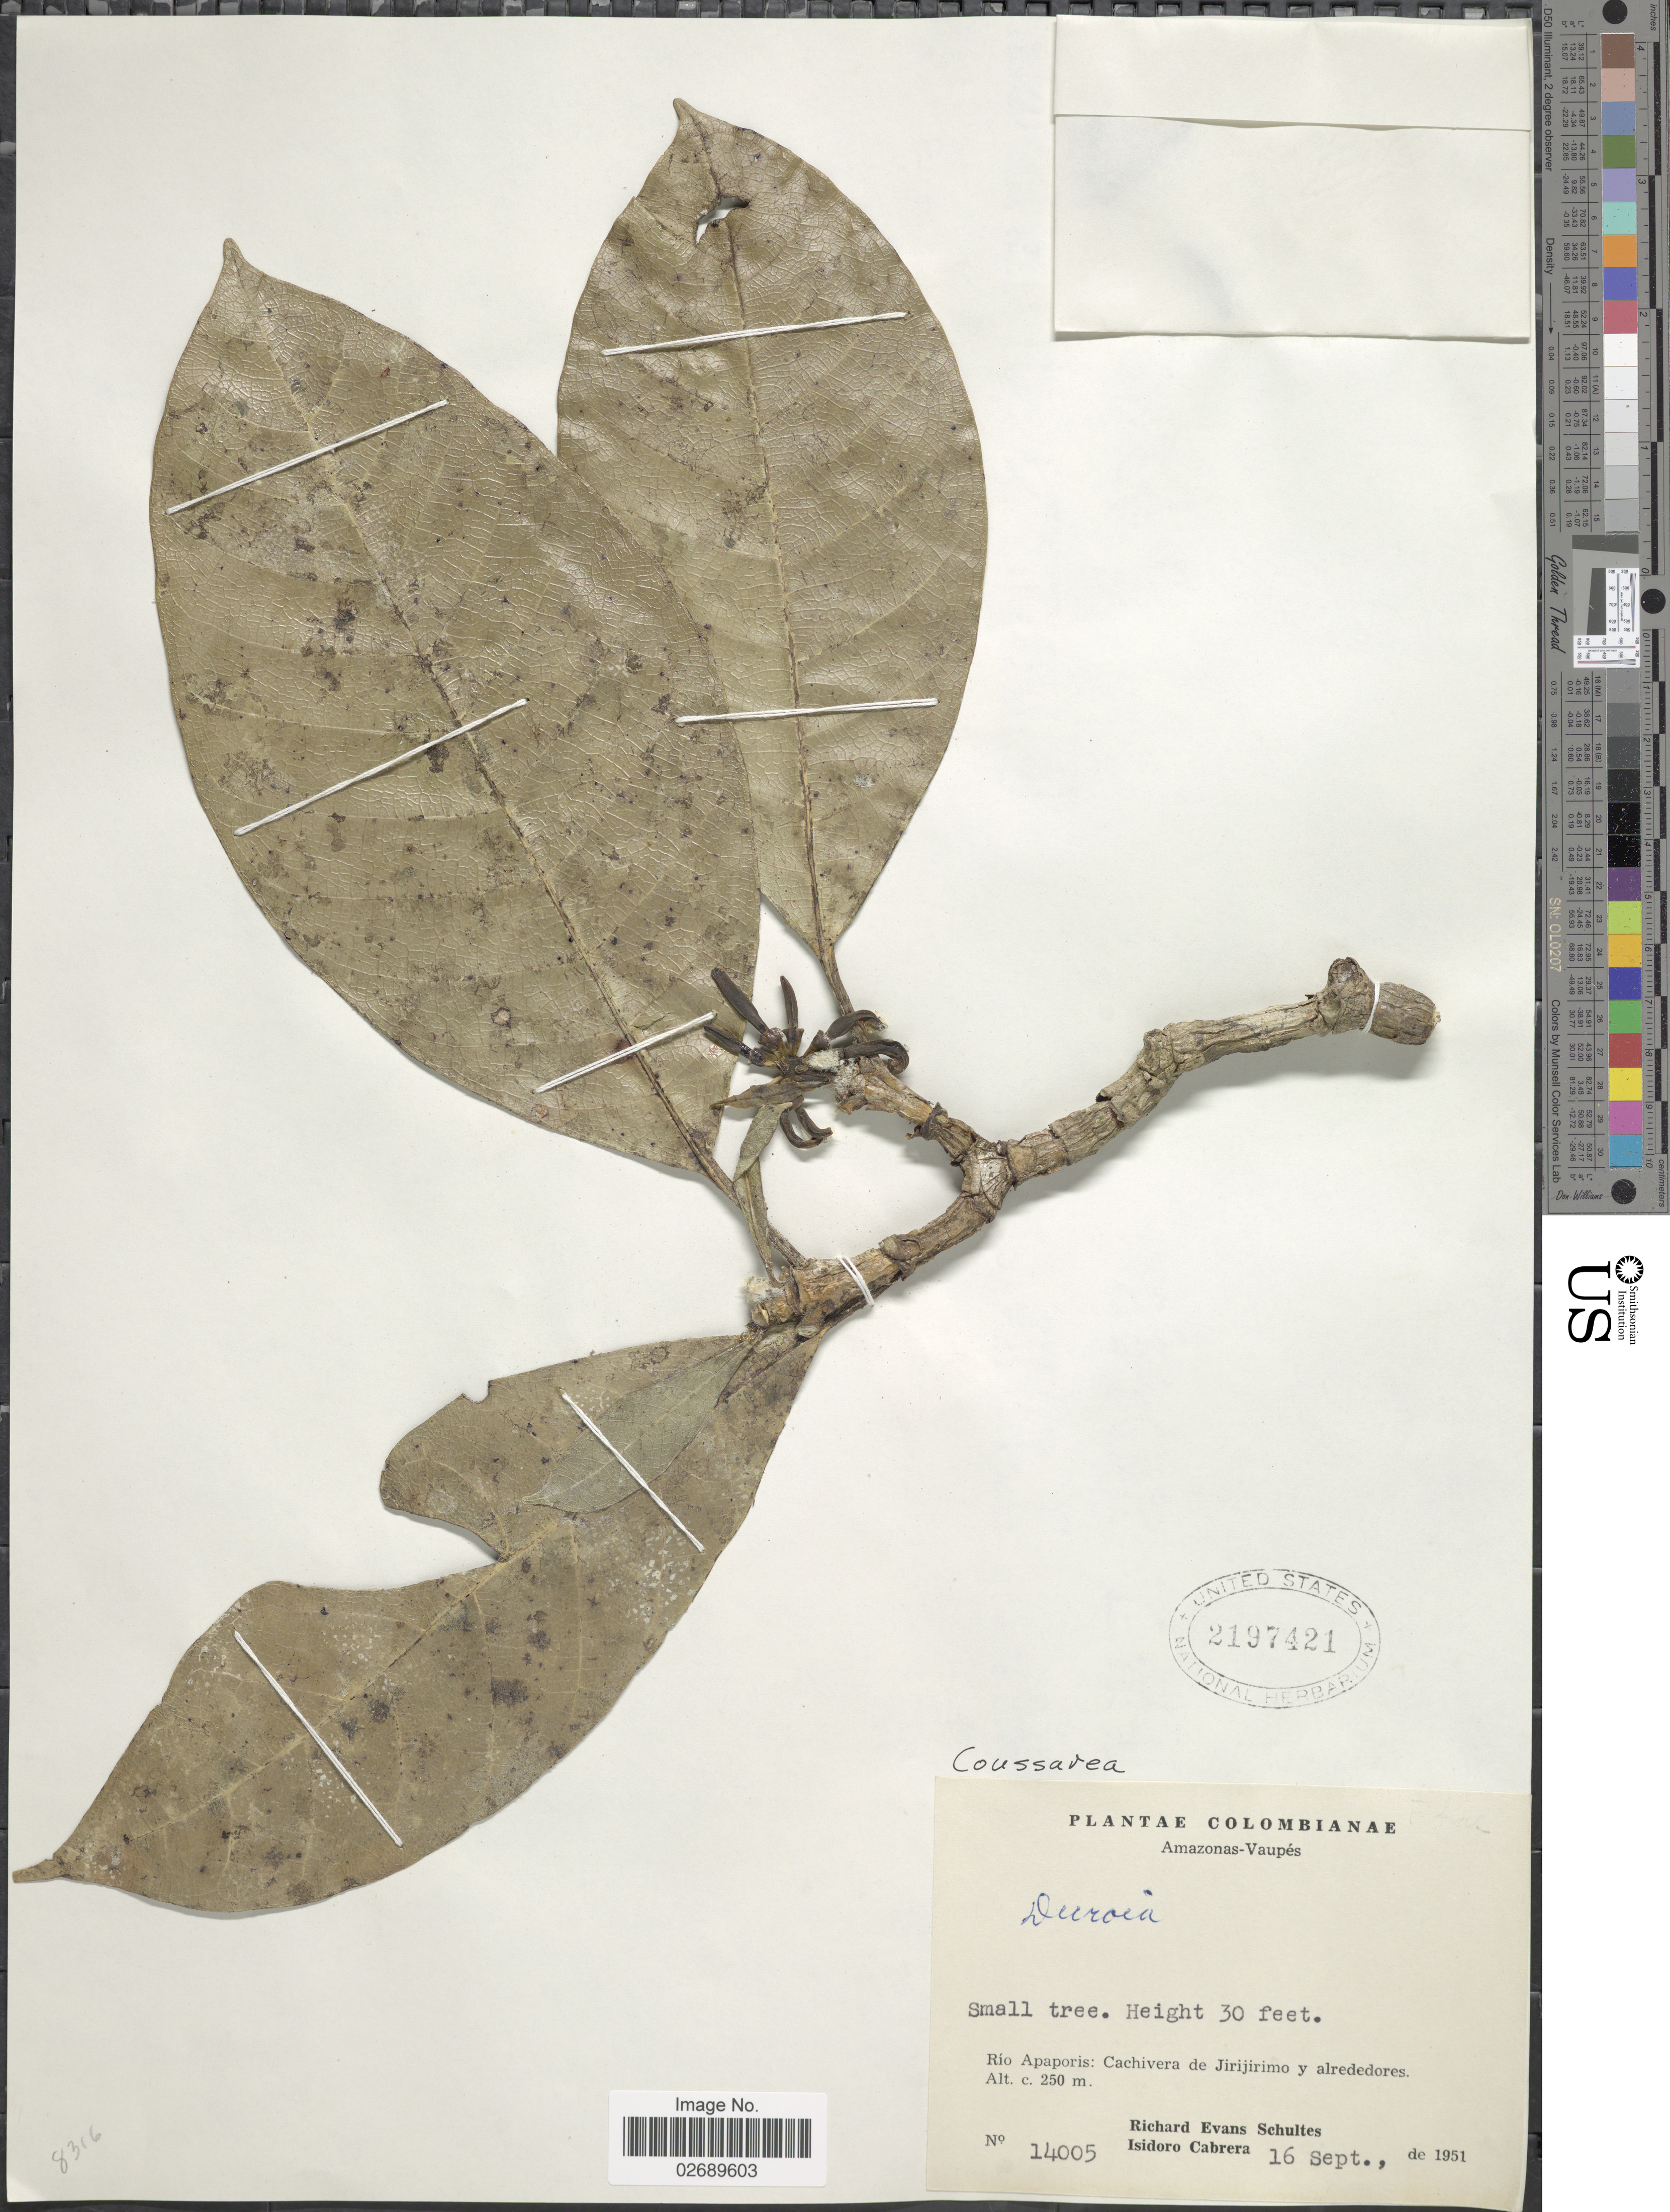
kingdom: Plantae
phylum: Tracheophyta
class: Magnoliopsida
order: Gentianales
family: Rubiaceae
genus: Coussarea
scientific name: Coussarea sp.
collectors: R. E. Schultes & I. Cabrera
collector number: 14005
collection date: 1951-09-16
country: Colombia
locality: Amazonas-Vaupes. Rio Apaporis: Cachivera de Jirijirimo y alrededores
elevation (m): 250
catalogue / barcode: US 2197421